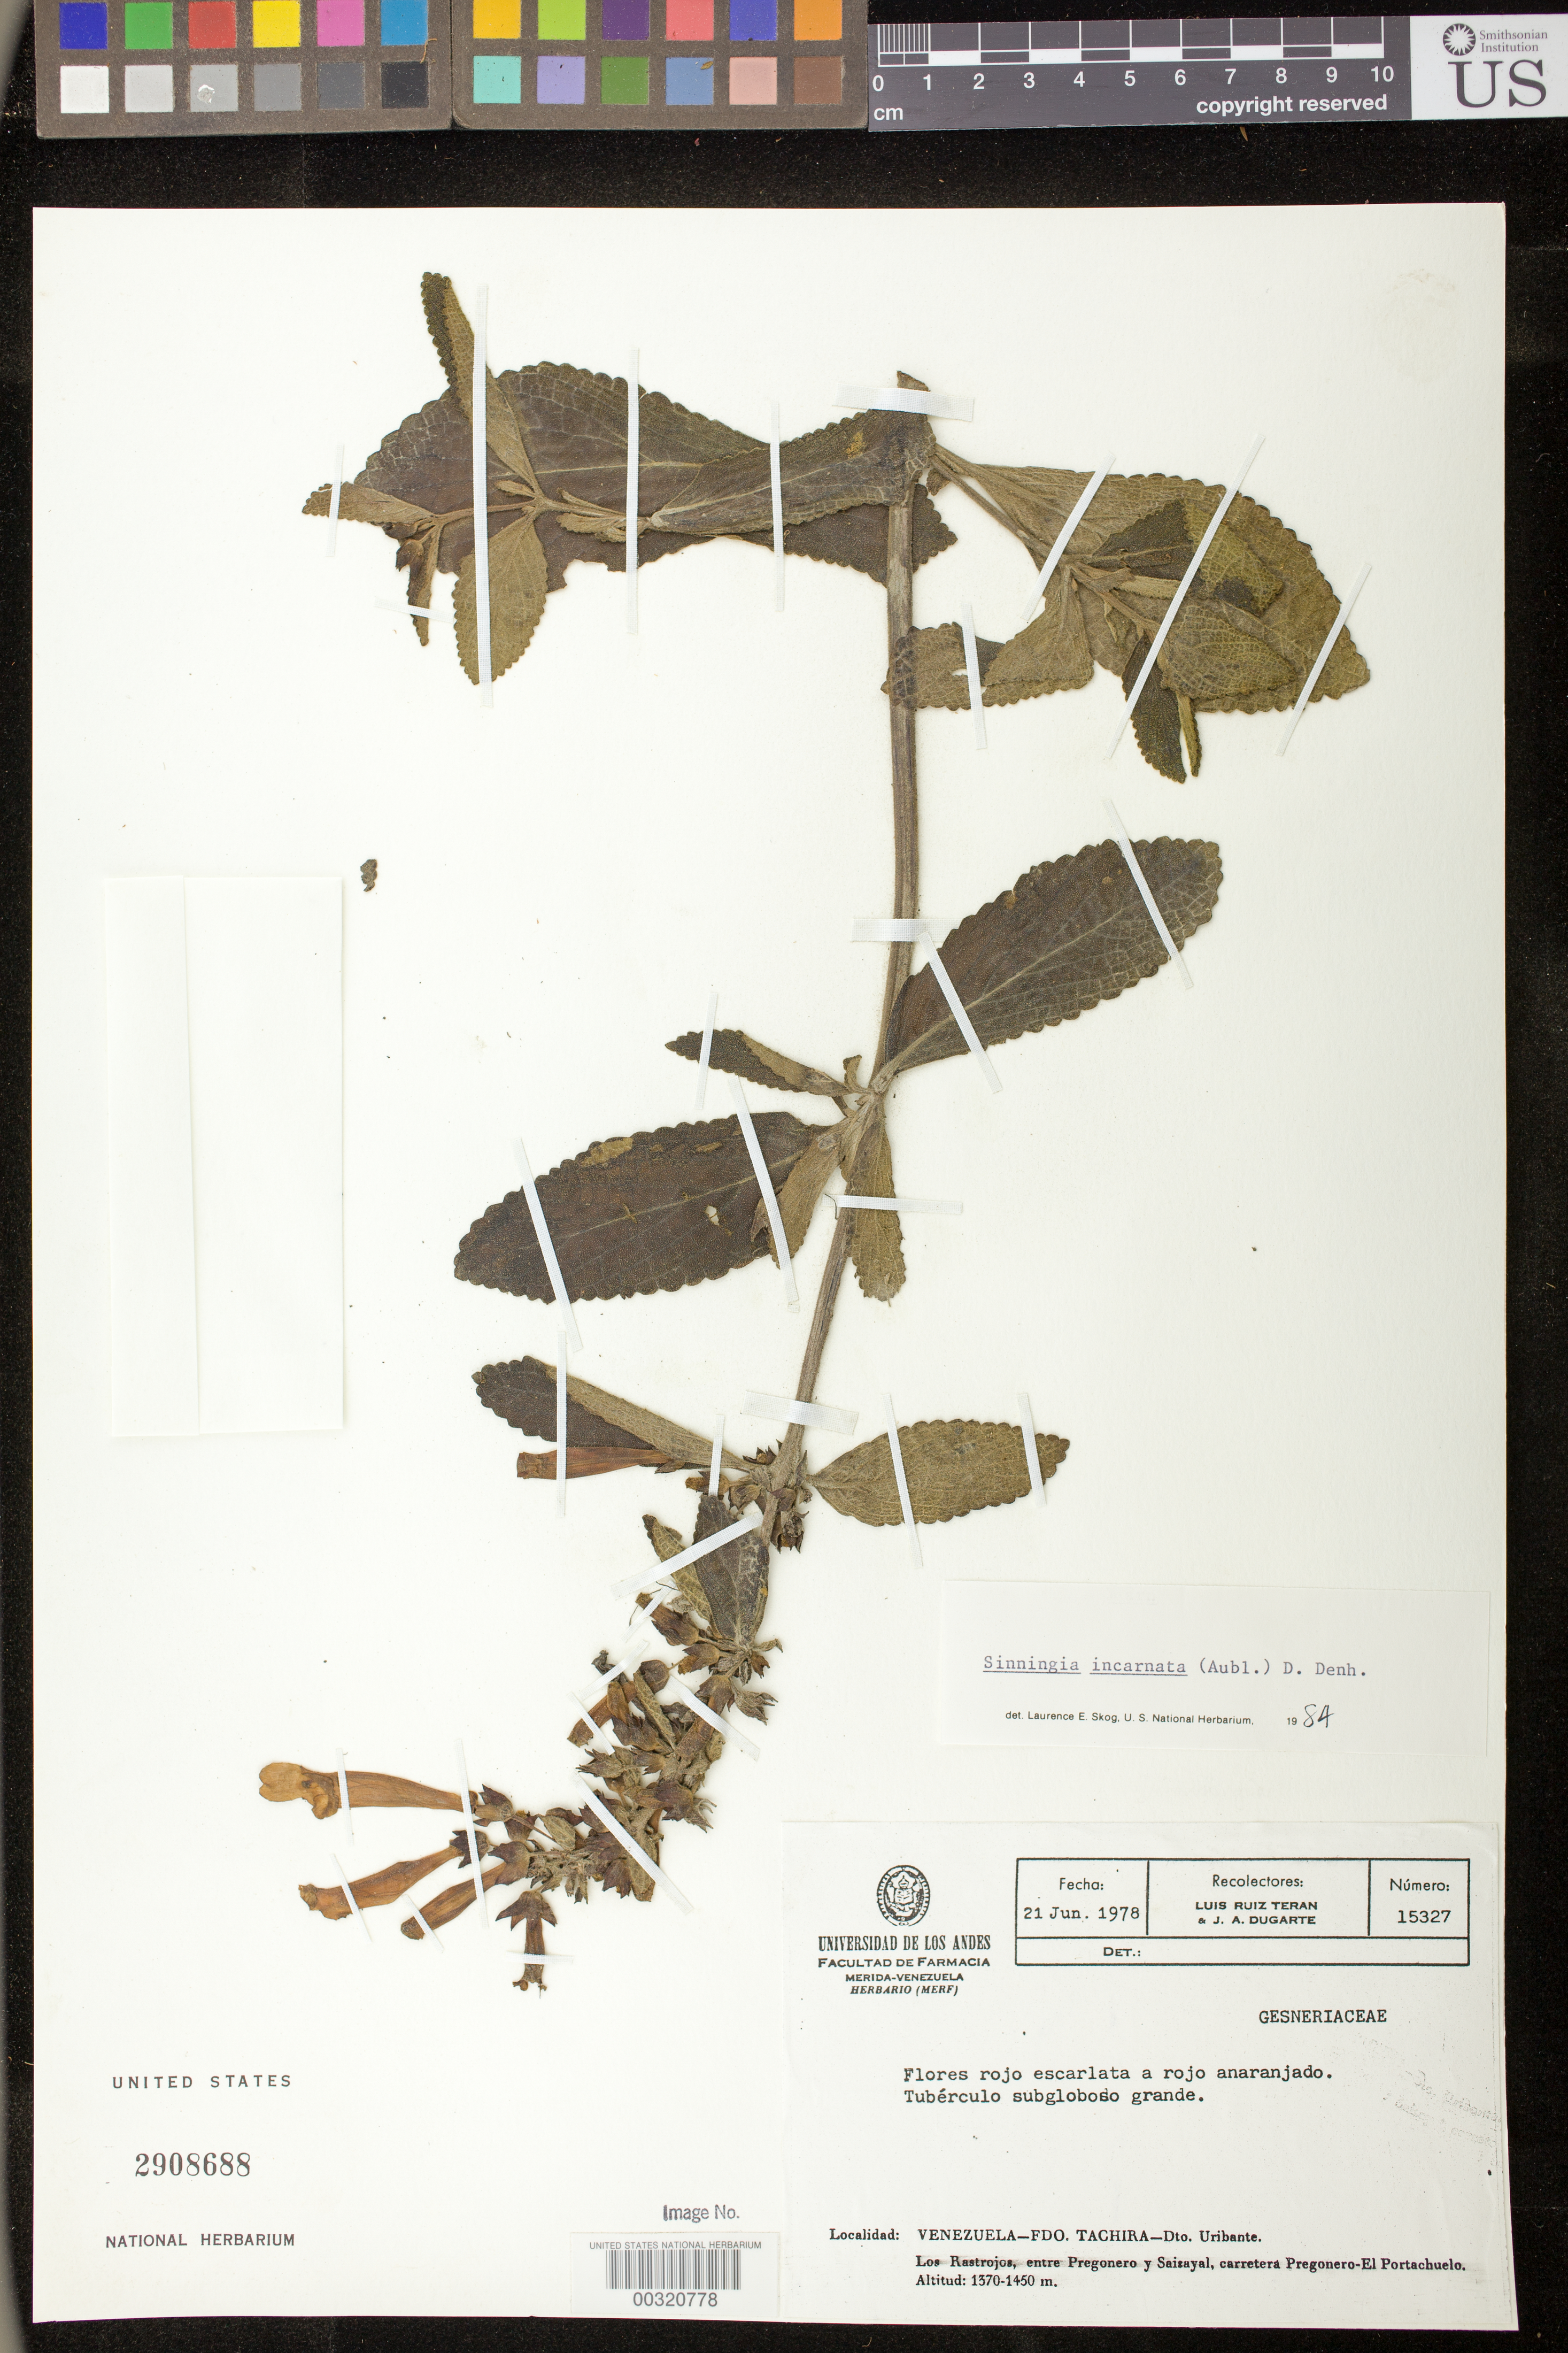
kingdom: Plantae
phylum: Tracheophyta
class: Magnoliopsida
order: Lamiales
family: Gesneriaceae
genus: Sinningia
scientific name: Sinningia incarnata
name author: (Aubl.) D.L. Denham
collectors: L. E. Ruíz-Terán & J. Dugarte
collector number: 15327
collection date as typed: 21 Jun 1978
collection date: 1978-06-21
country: Venezuela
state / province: Táchira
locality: Dist. Uribante, Los Rastrojos, between Pregonero and Saisayal, Pregonero-El Portachuelo highway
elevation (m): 1370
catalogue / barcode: US 2908688